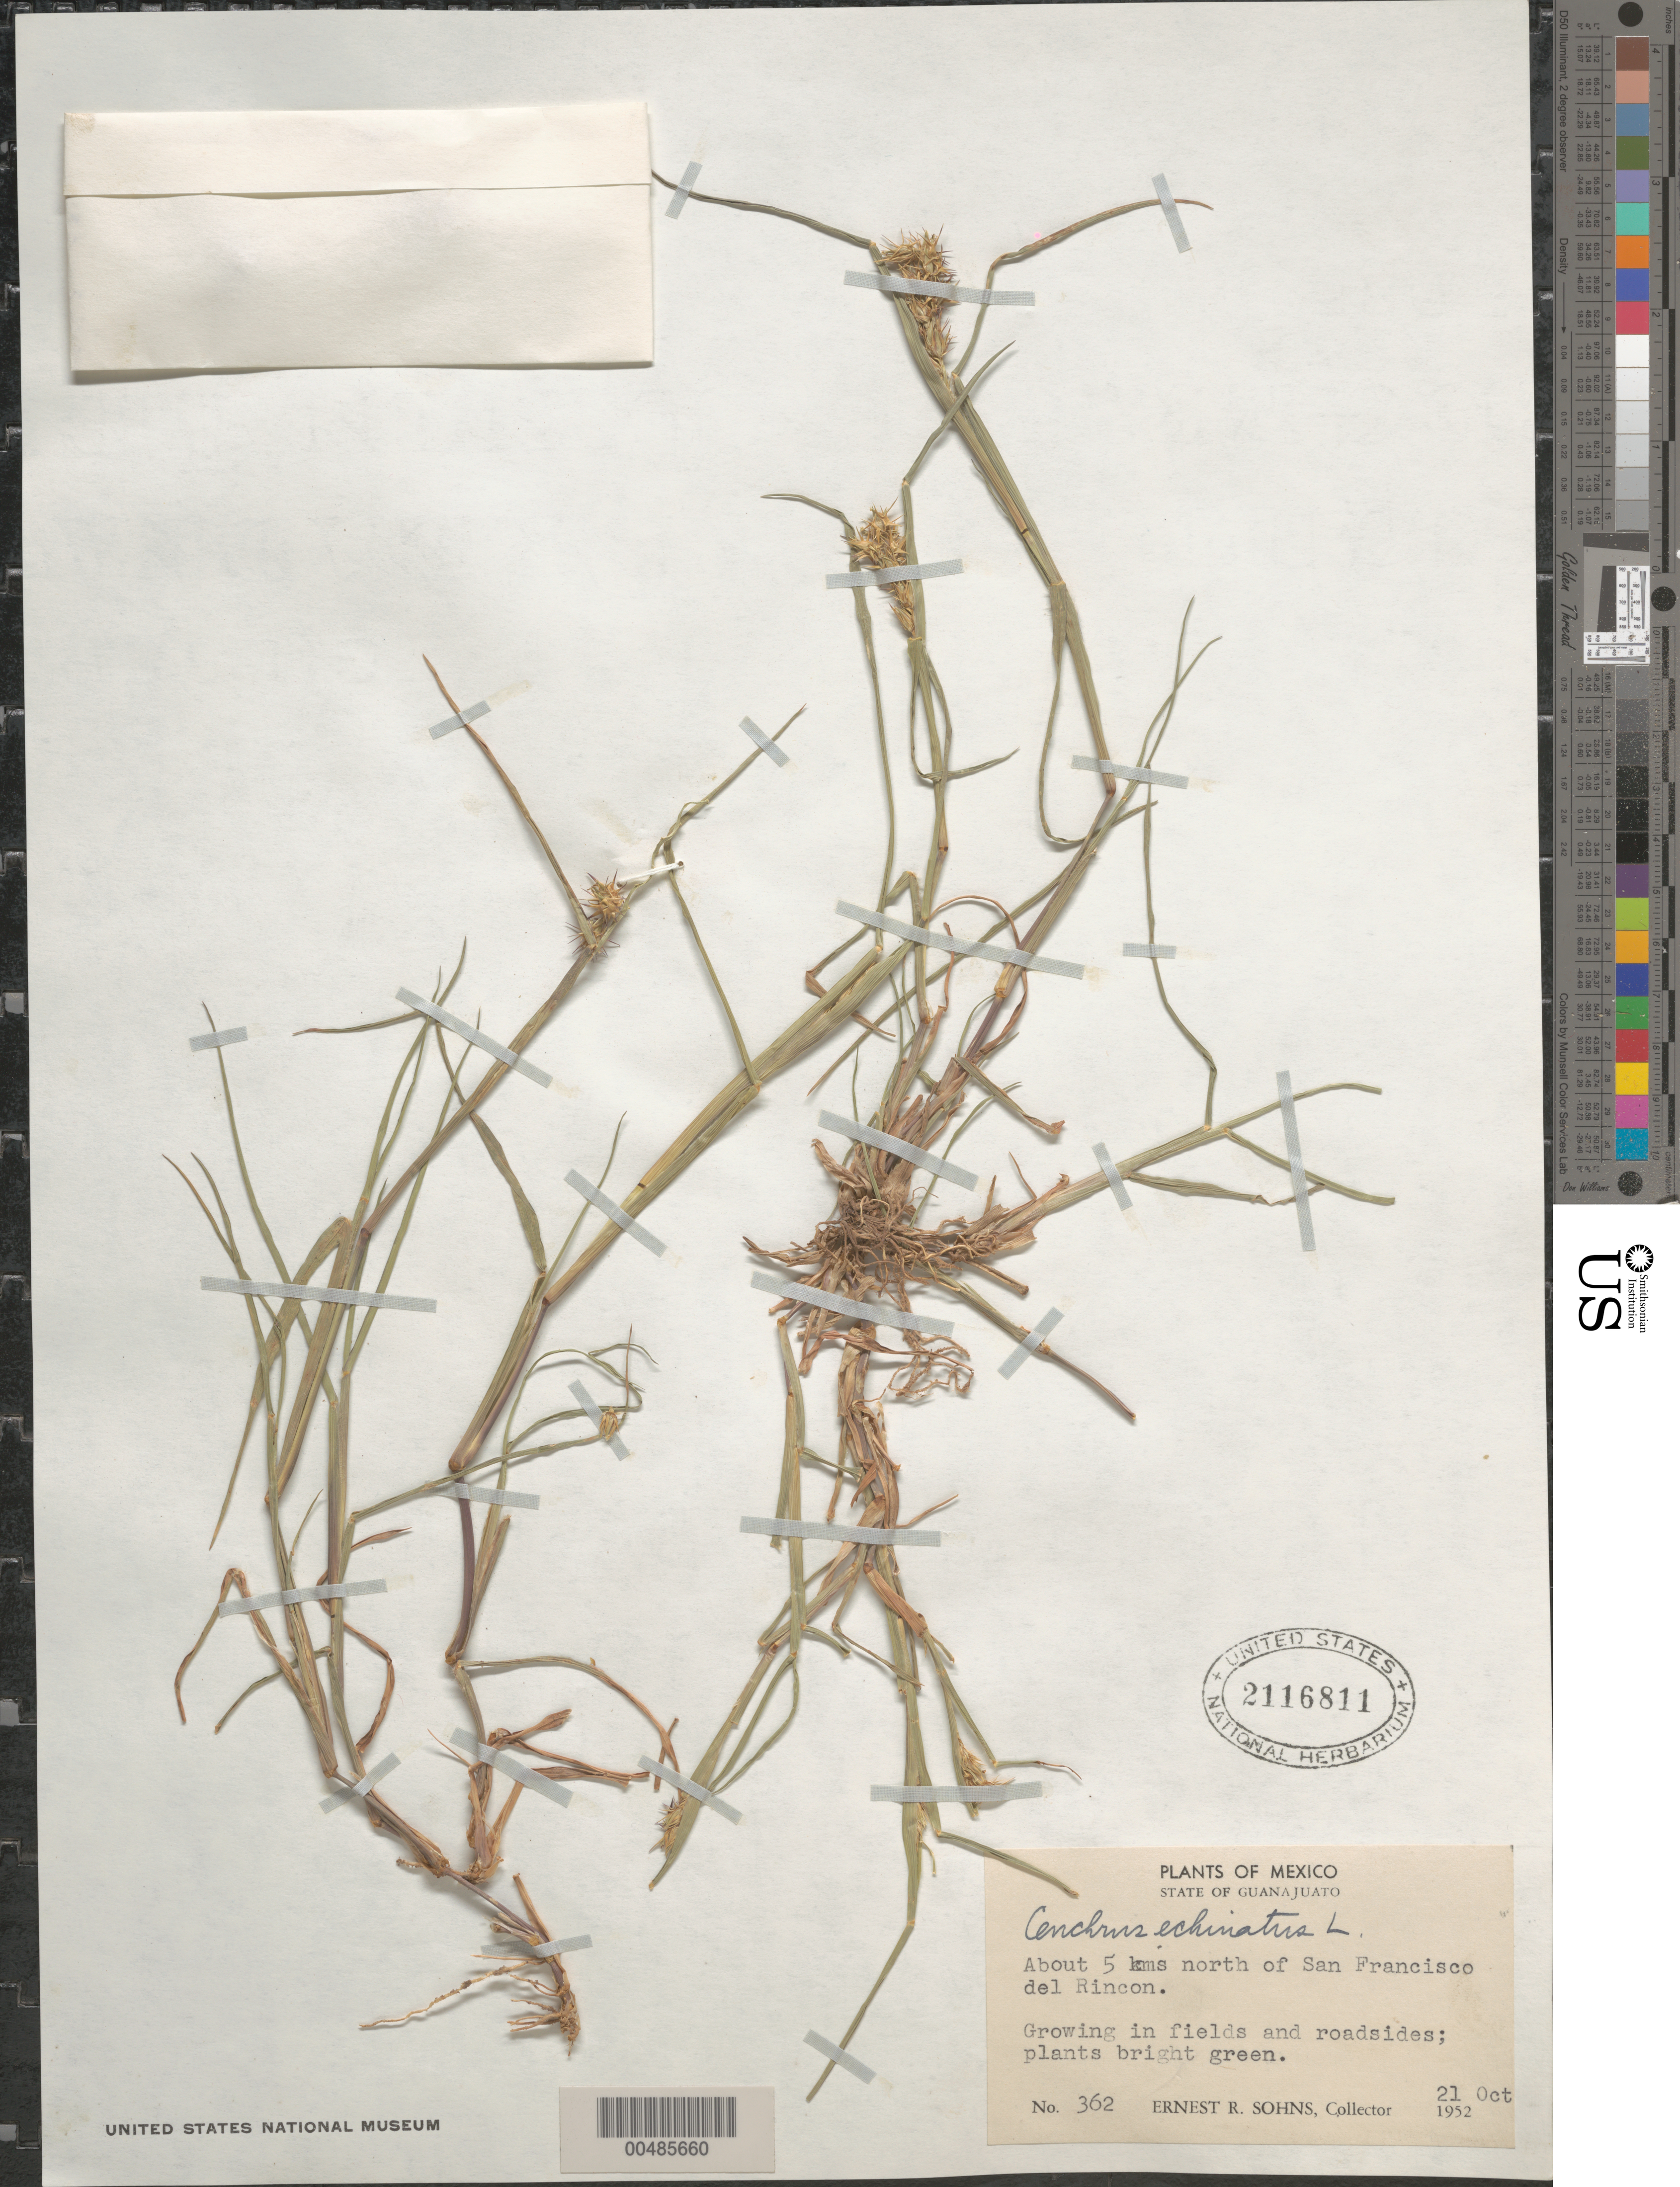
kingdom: Plantae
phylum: Tracheophyta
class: Liliopsida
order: Poales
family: Poaceae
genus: Cenchrus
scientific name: Cenchrus echinatus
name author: L.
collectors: E. R. Sohns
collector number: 362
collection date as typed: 21 Oct 1952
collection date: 1952-10-21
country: Mexico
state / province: Guanajuato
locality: About 5 km N of San Francisco del Rincon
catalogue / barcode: US 2116811